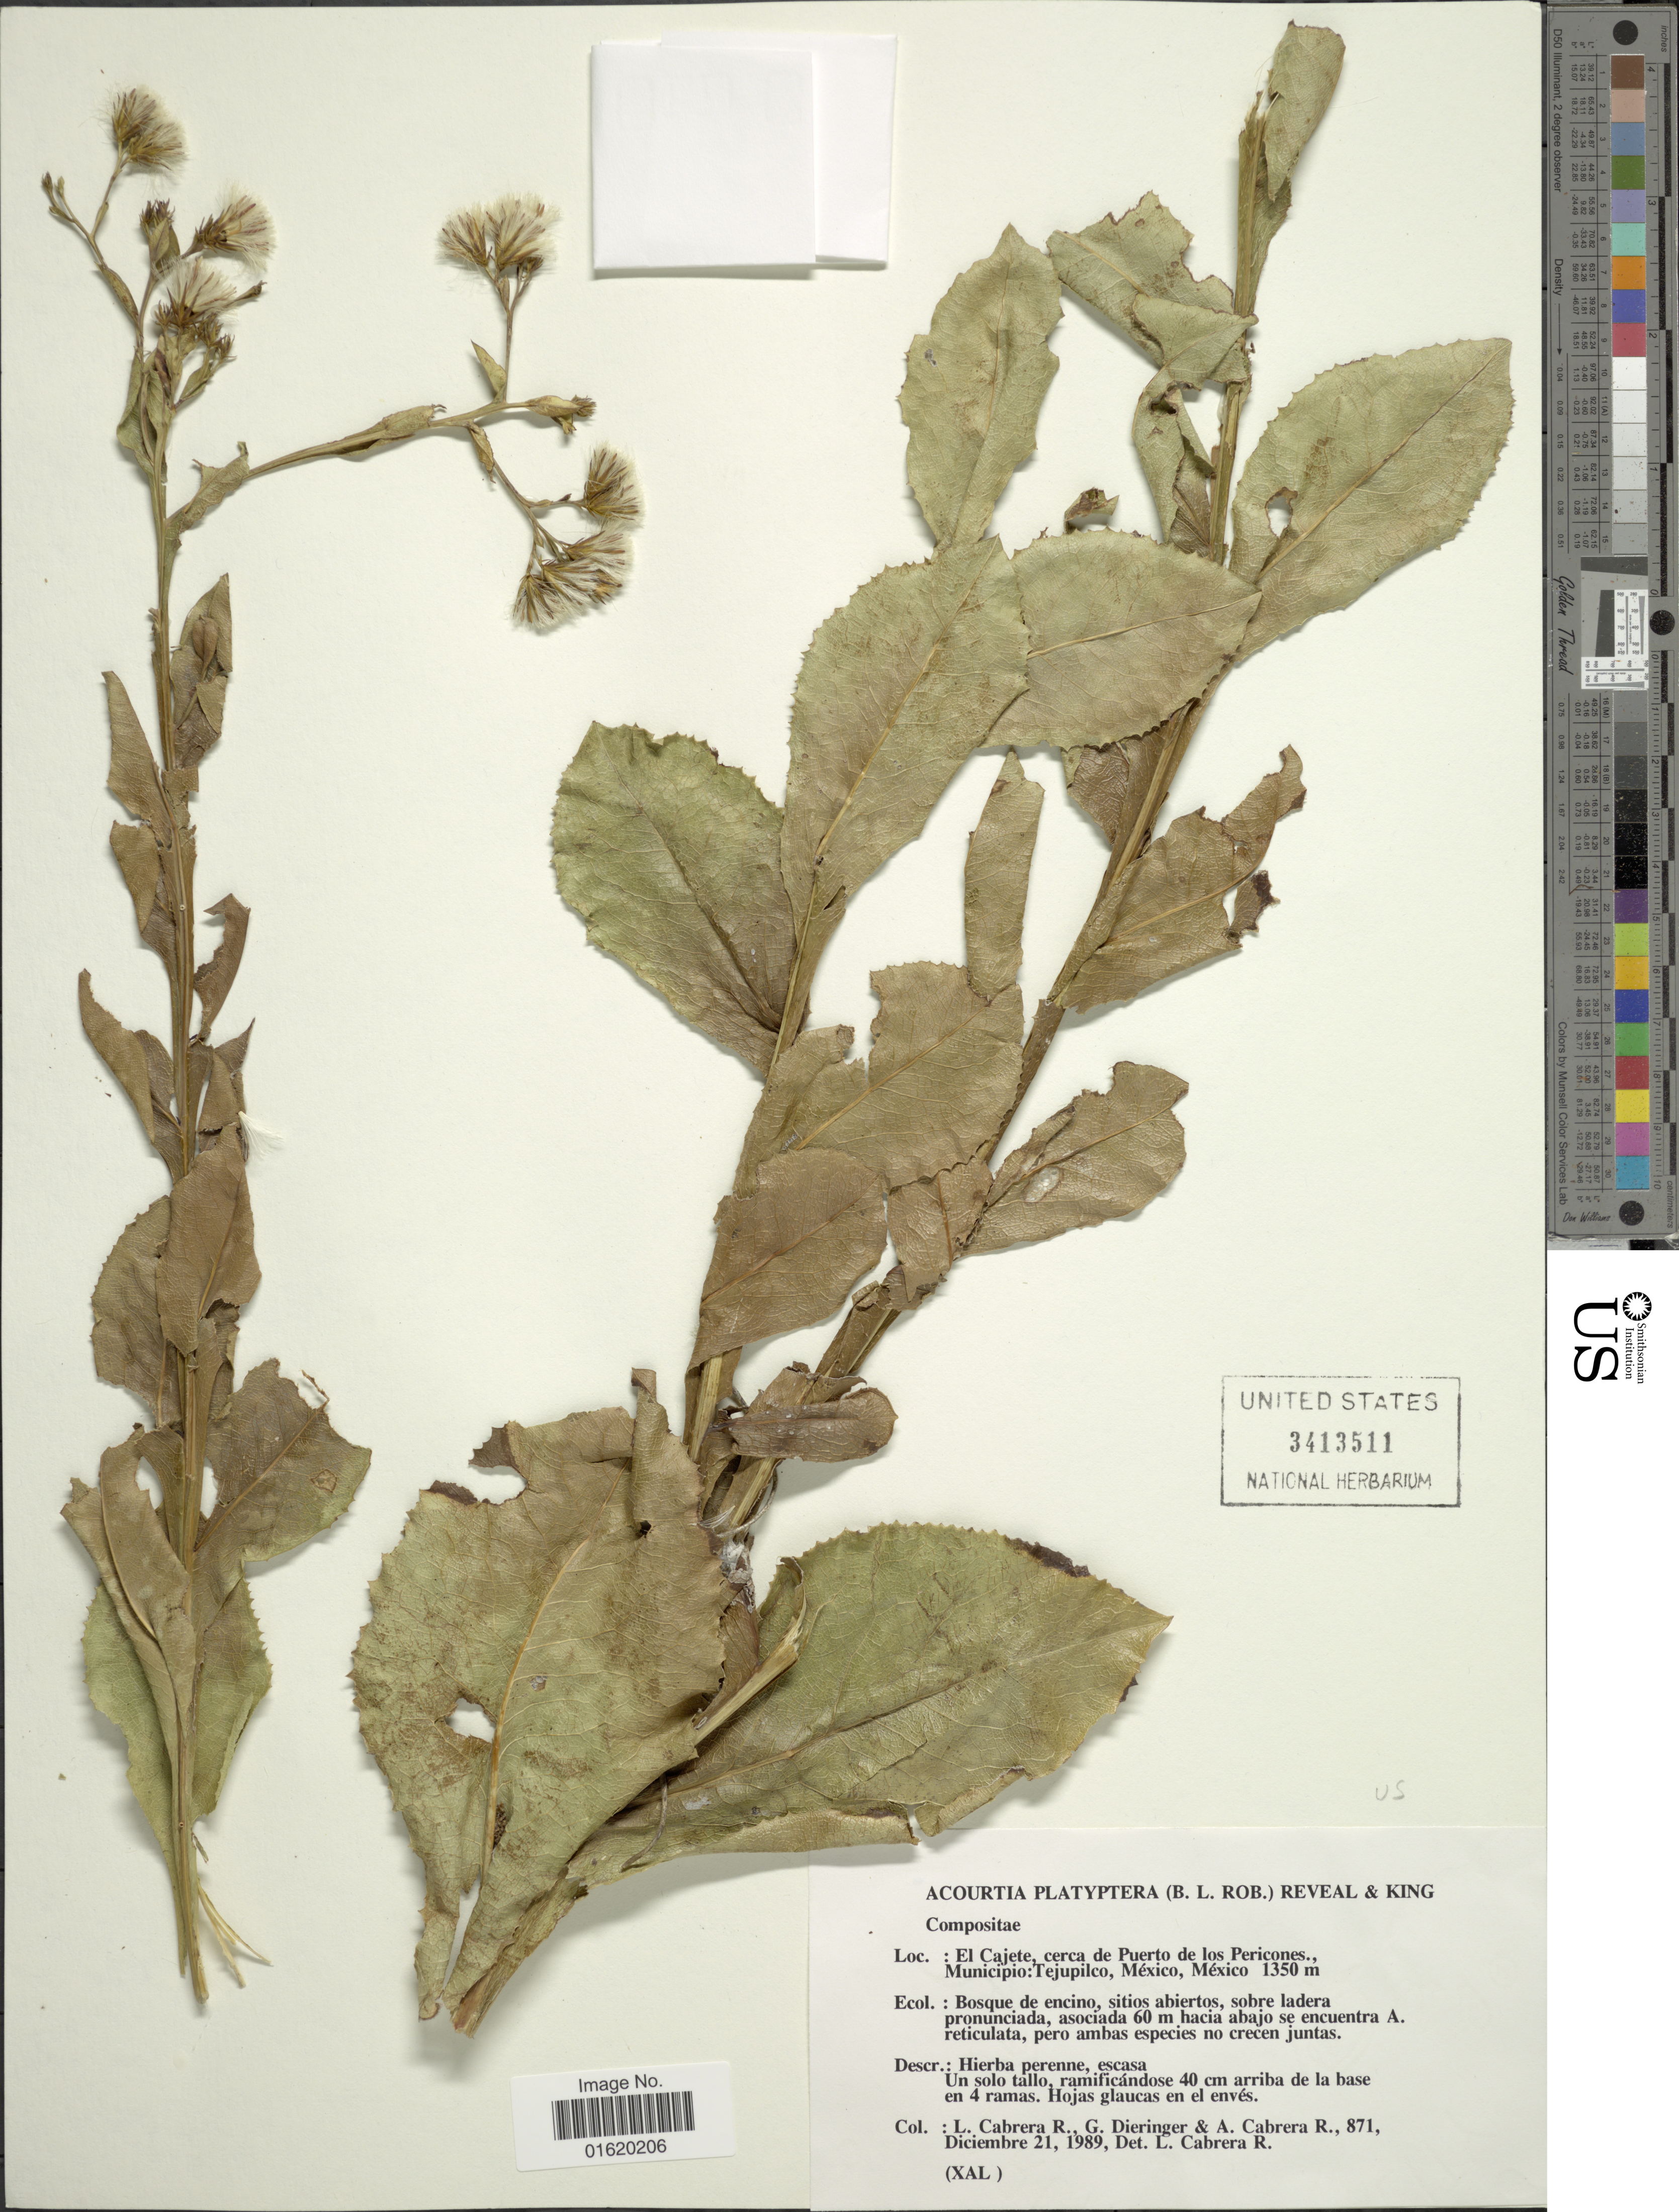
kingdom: Plantae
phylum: Tracheophyta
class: Magnoliopsida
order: Asterales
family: Asteraceae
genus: Acourtia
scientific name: Acourtia platyptera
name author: (B.L. Rob.) Reveal & R.M. King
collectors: L. Cabrera R., G. Dieringer & A. Cabrera R.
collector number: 871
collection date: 1989-12-21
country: Mexico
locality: El Cajete, cerca de Puerto de los Pericones, Municpio: Tejupilco, México, México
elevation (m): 1350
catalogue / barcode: US 3413511